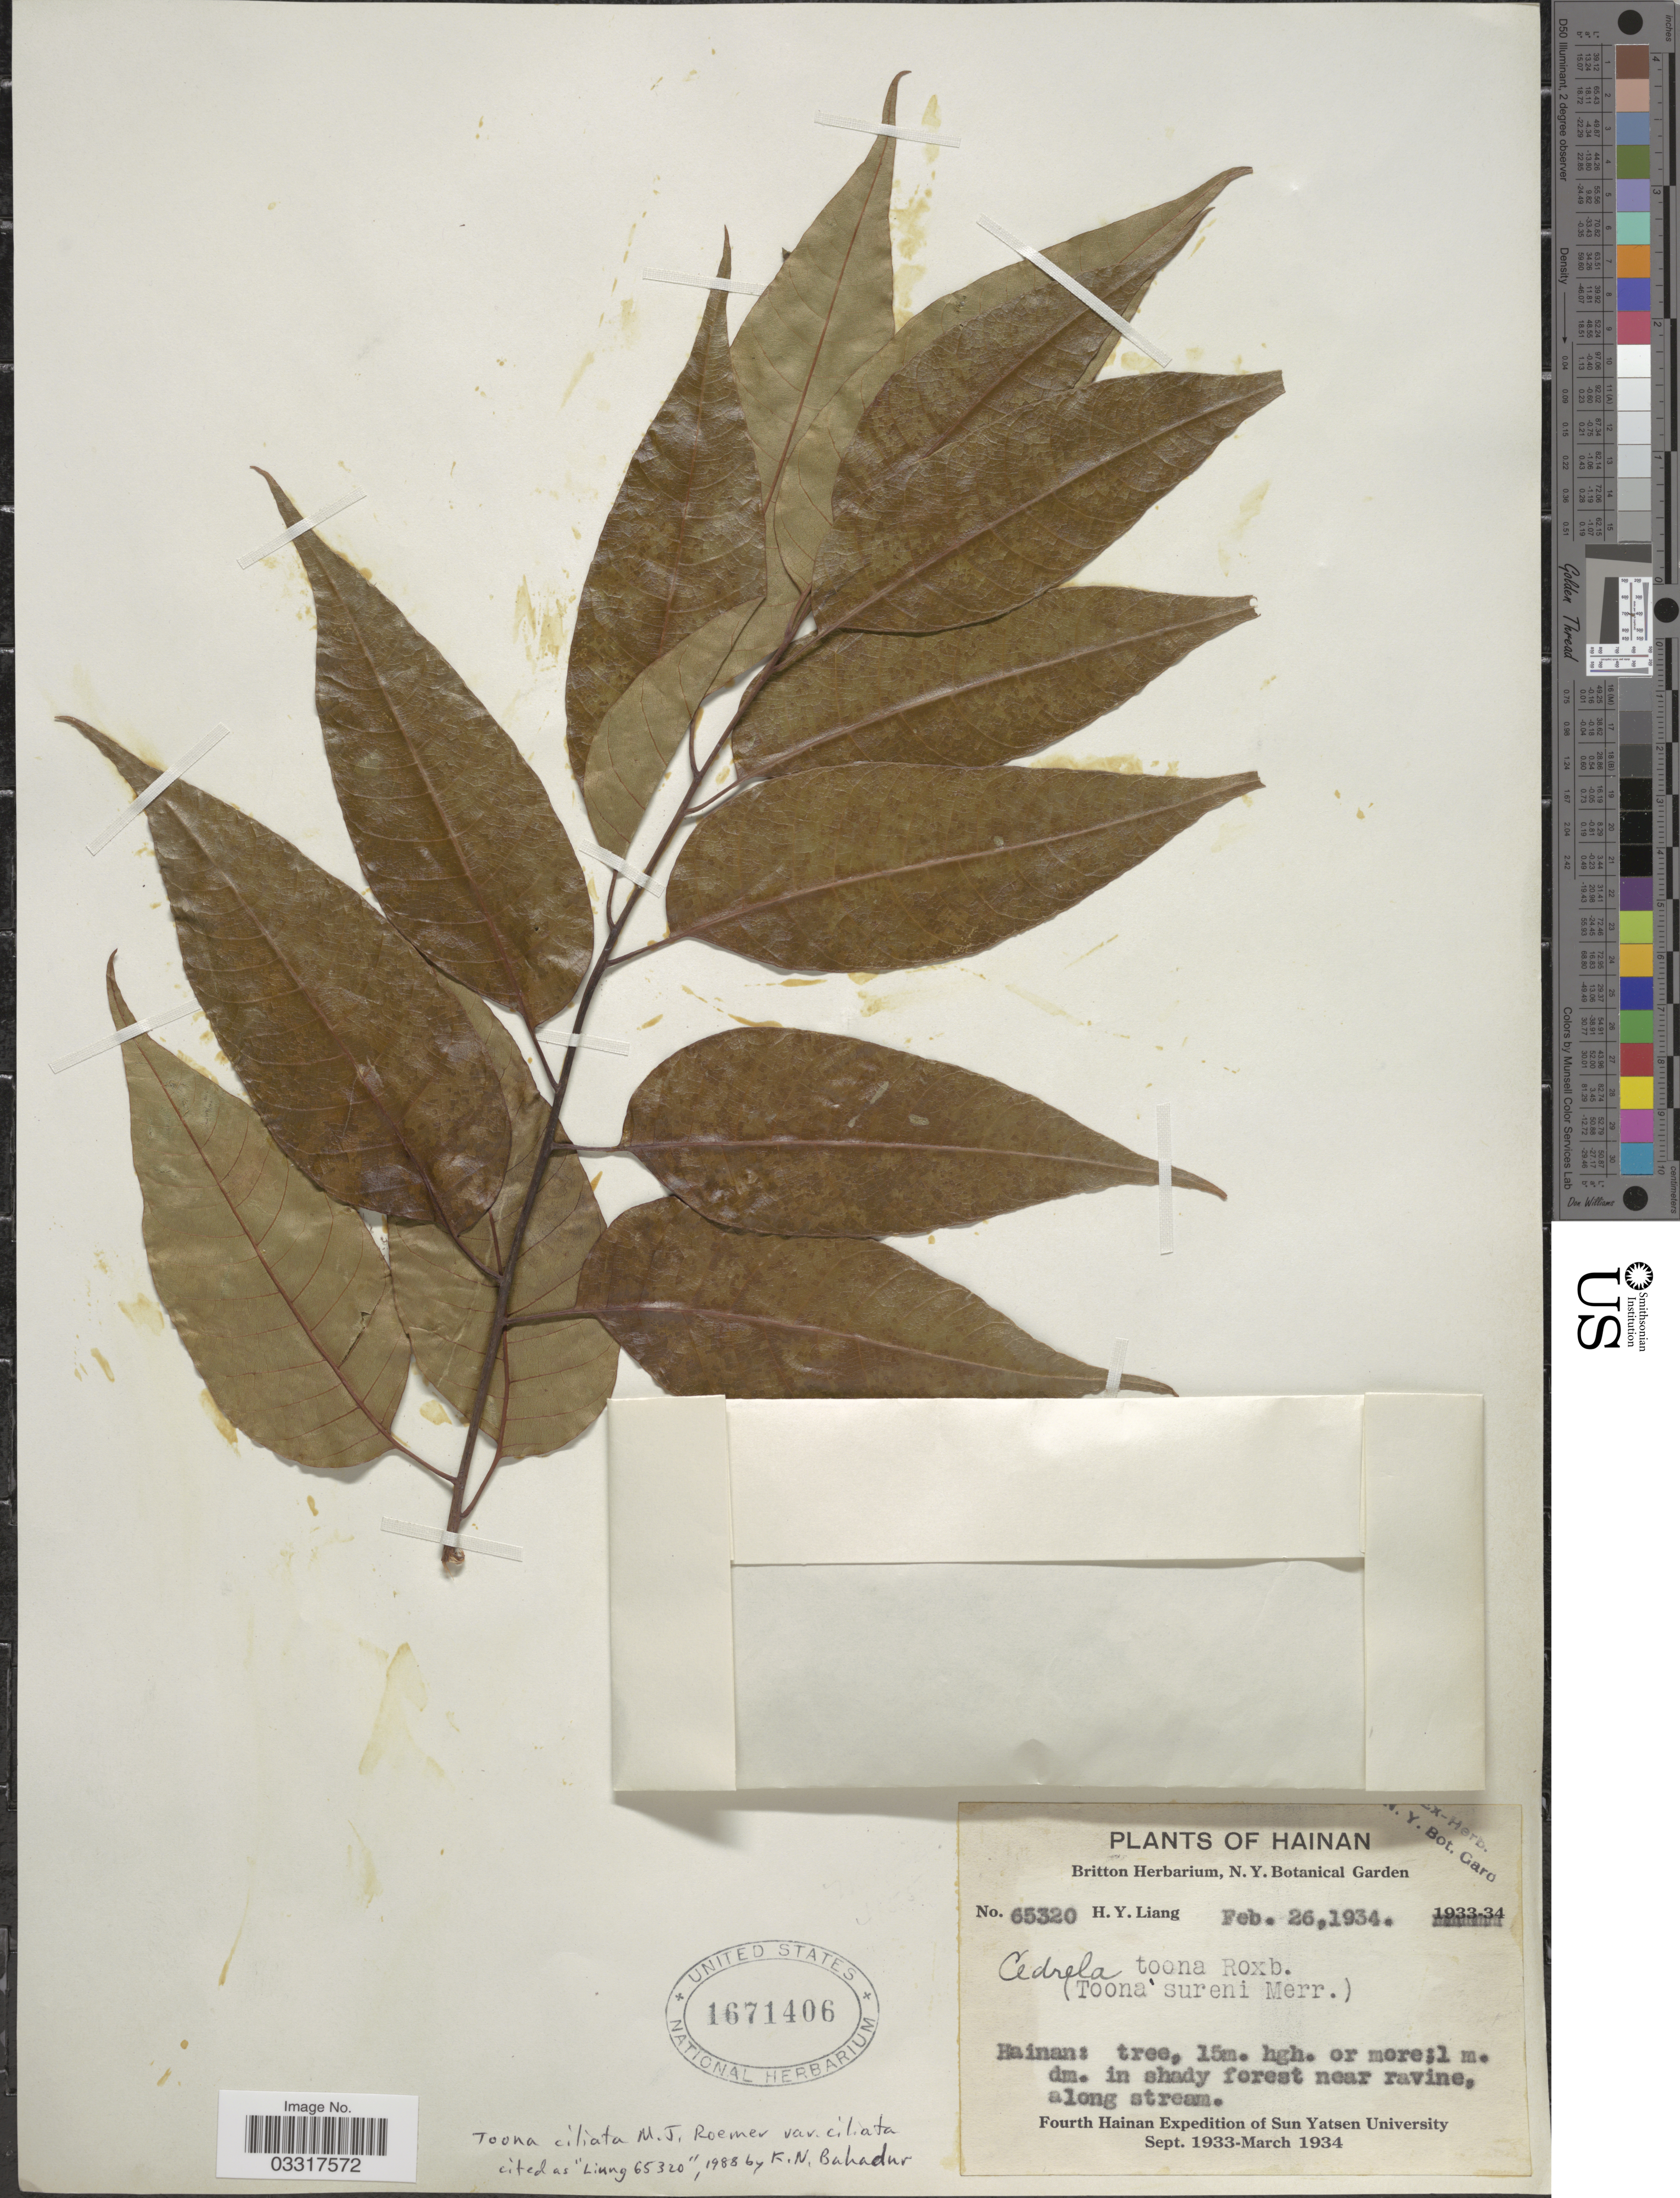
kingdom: Plantae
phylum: Tracheophyta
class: Magnoliopsida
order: Sapindales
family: Meliaceae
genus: Toona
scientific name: Toona ciliata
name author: M. Roem.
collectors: H. Y. Liang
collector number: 65320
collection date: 1934-02-26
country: China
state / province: Hainan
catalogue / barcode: US 1671406